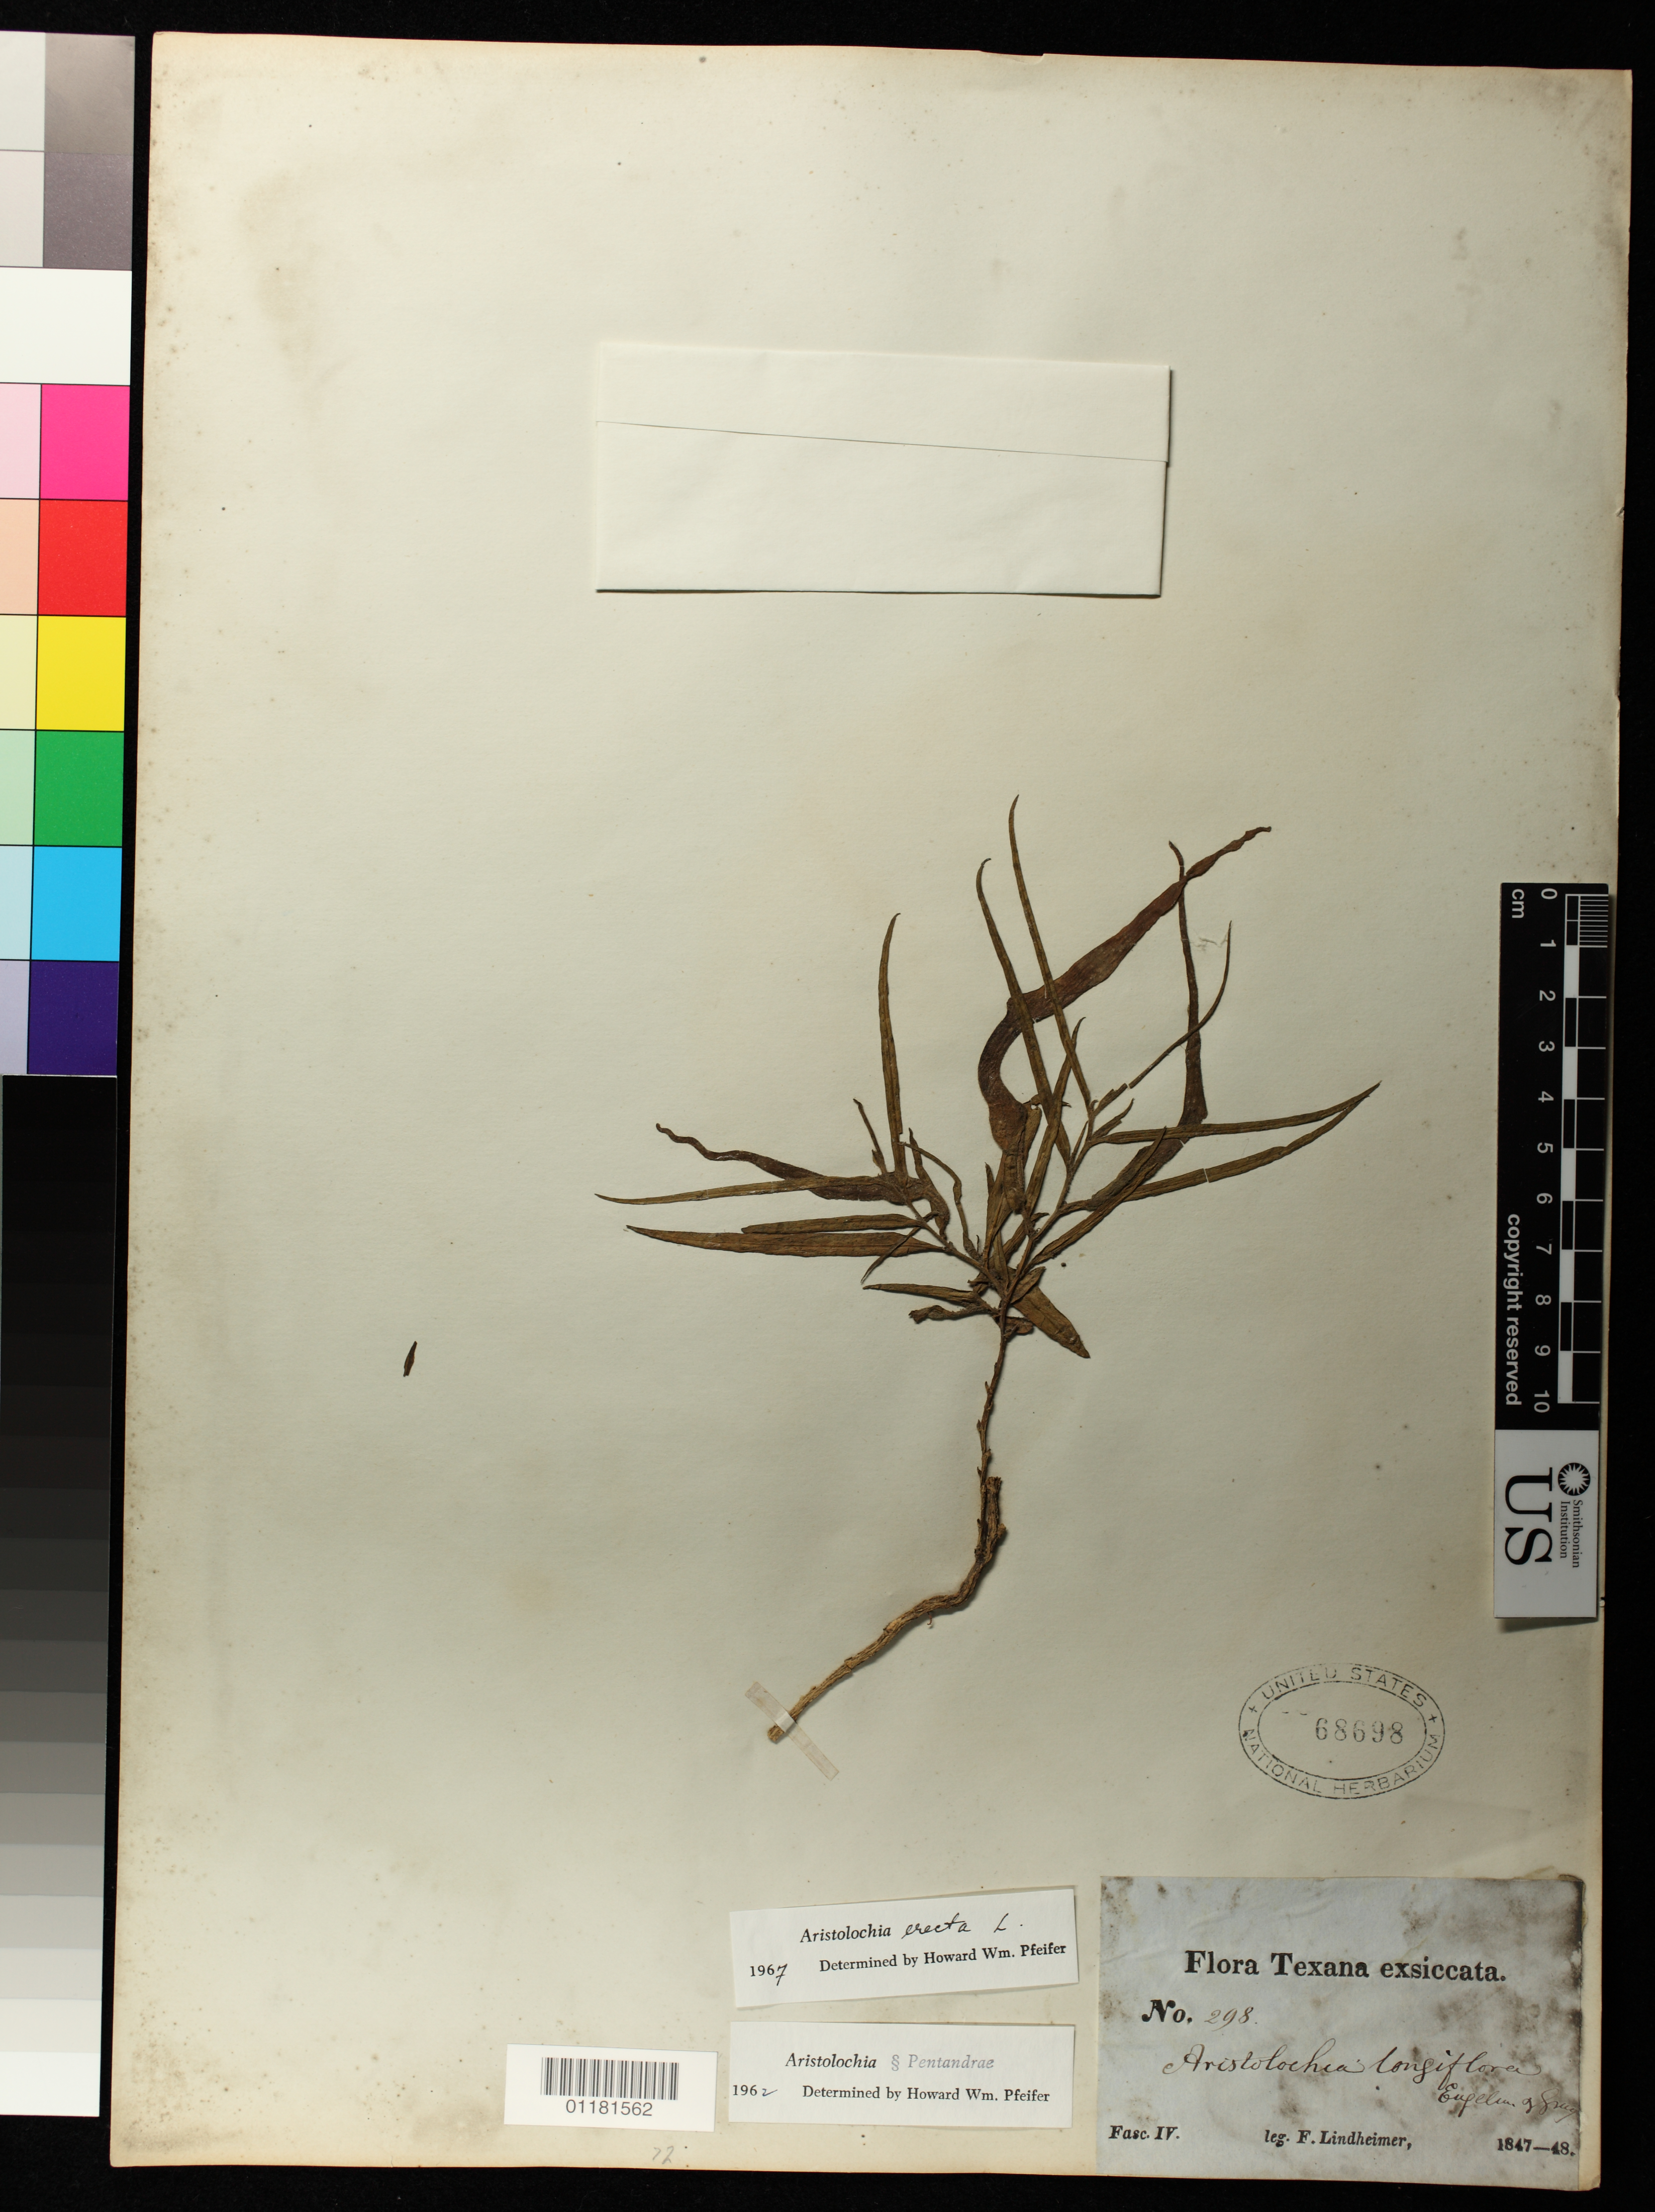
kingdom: Plantae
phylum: Tracheophyta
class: Magnoliopsida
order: Piperales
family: Aristolochiaceae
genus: Aristolochia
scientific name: Aristolochia erecta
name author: L.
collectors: F. J. Lindheimer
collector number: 298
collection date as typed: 1847 to -- -- 1848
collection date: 1847/1848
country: United States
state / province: Texas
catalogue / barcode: US 68698